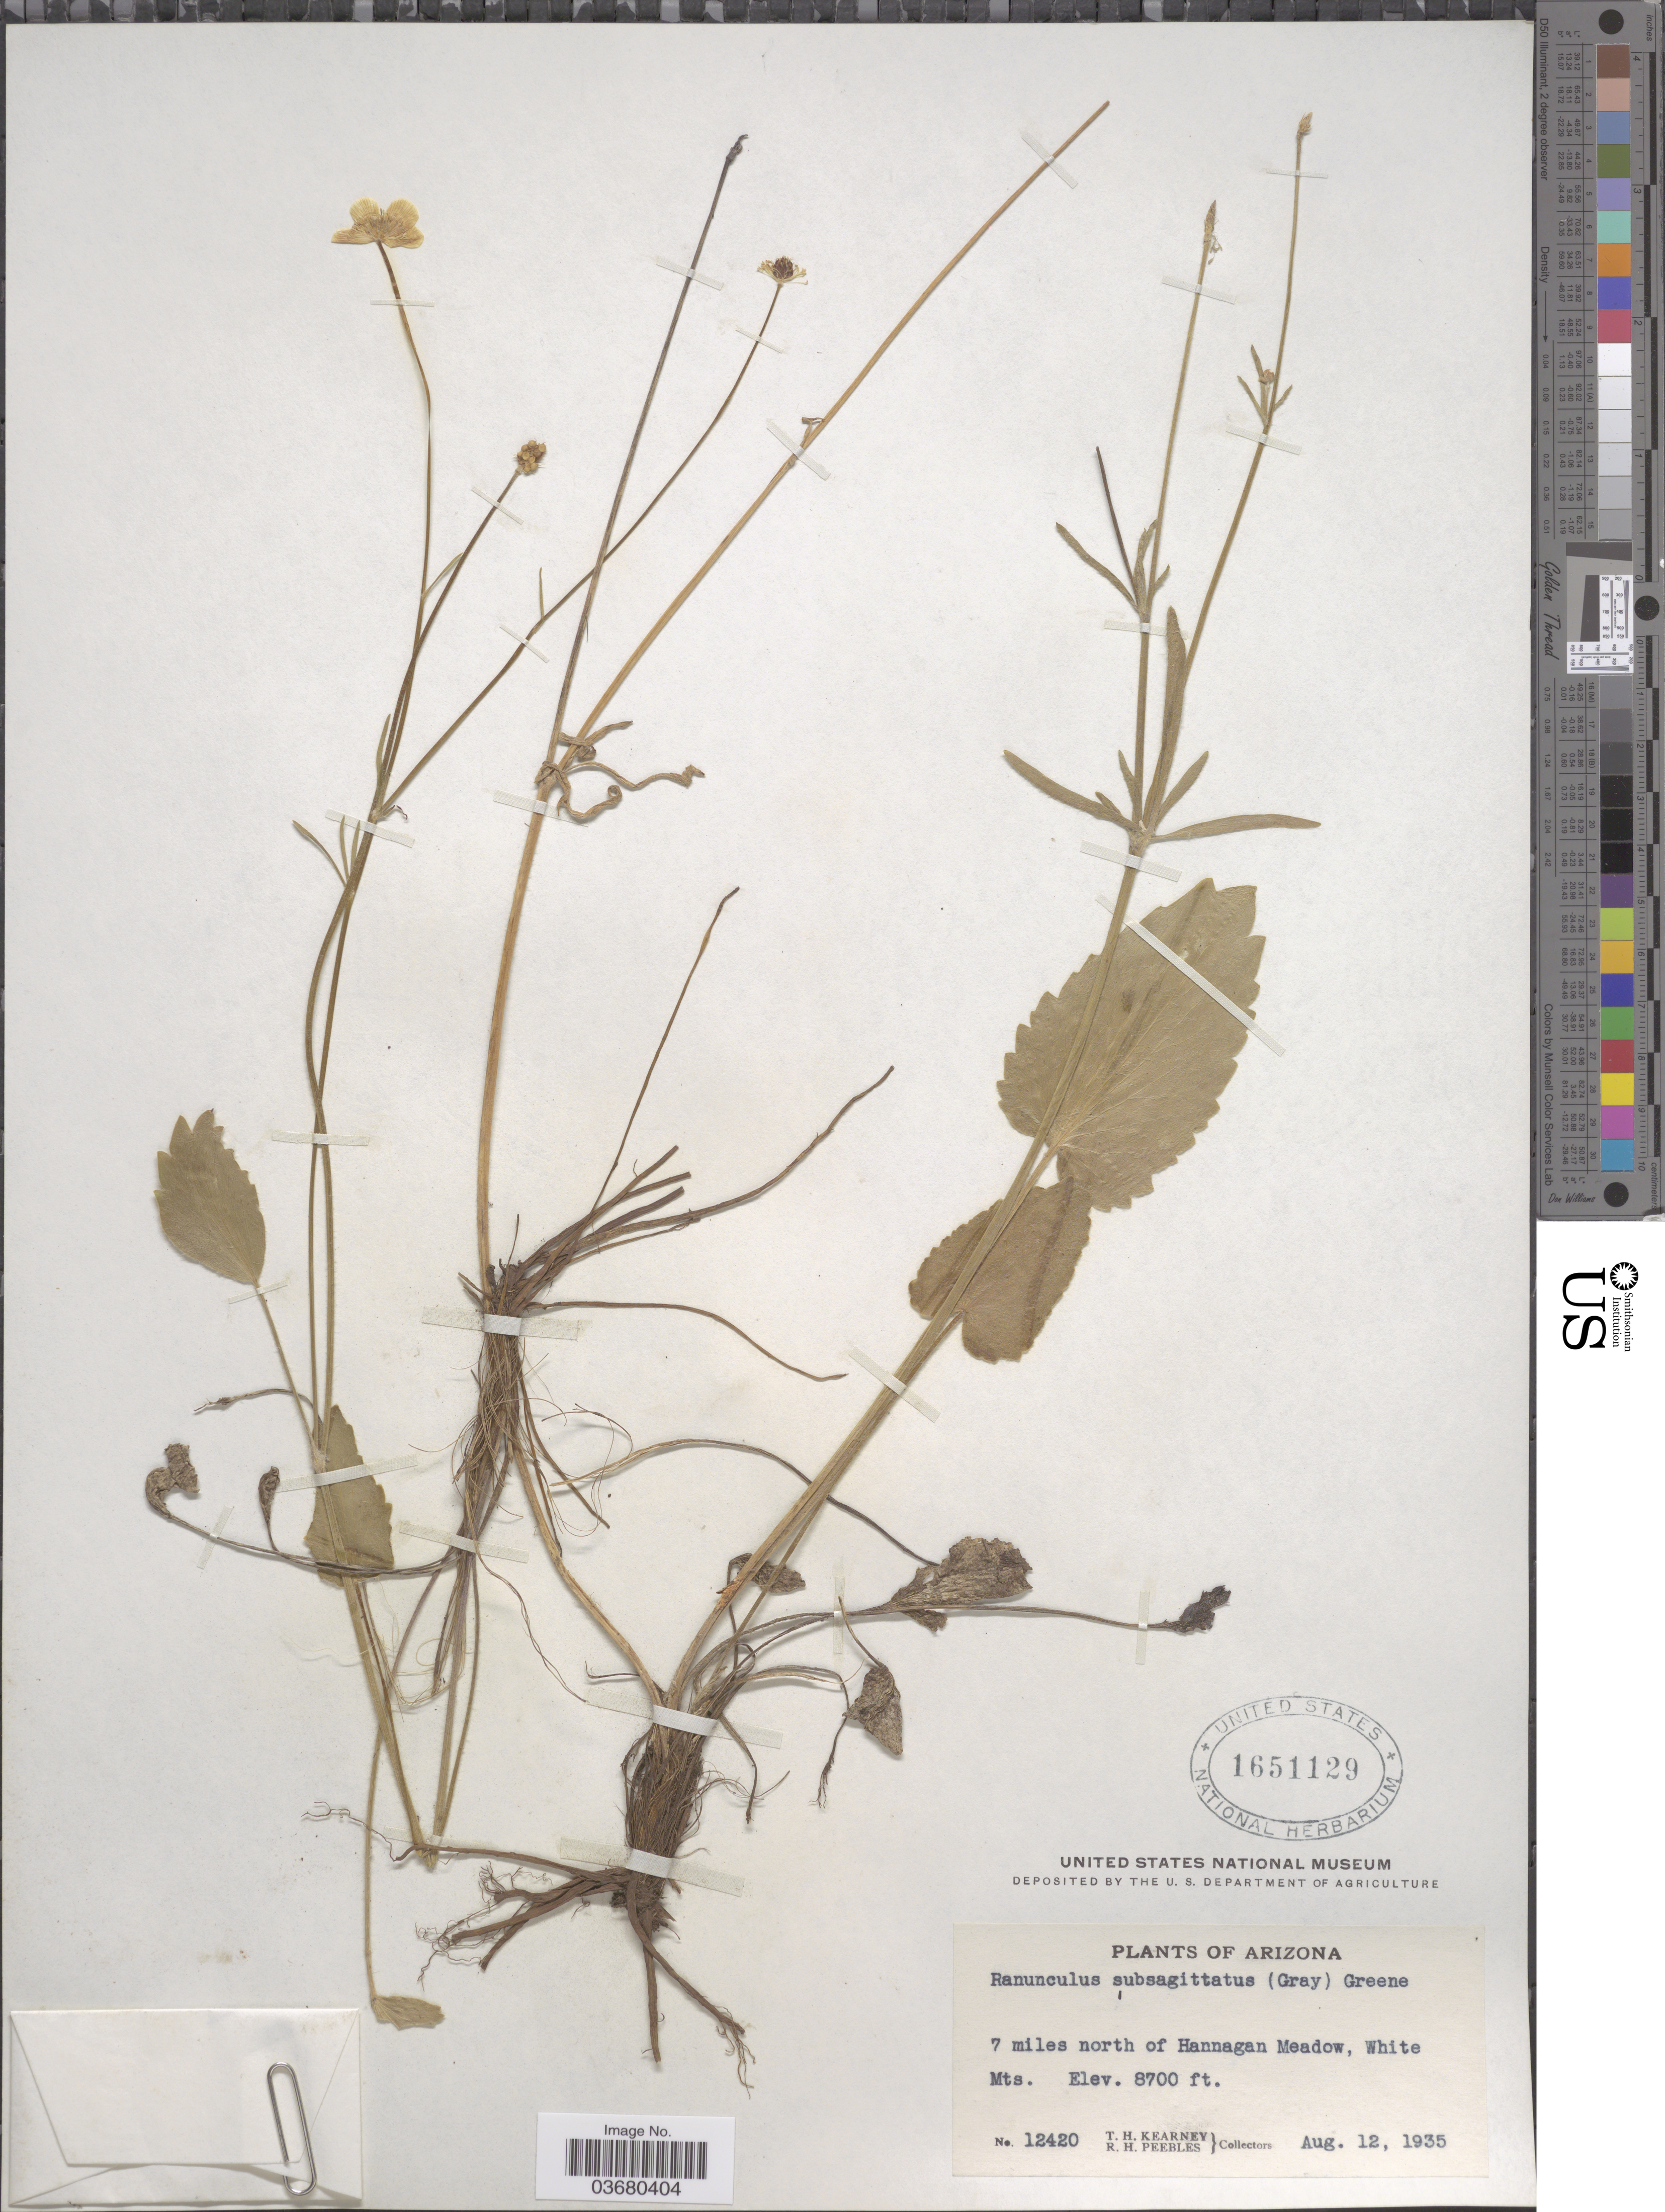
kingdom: Plantae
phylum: Tracheophyta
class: Magnoliopsida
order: Ranunculales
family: Ranunculaceae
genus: Ranunculus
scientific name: Ranunculus cardiophyllus var. subsagittatus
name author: (A. Gray) L.D. Benson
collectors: T. H. Kearney & R. H. Peebles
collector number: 12420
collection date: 1935-08-12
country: United States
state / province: Arizona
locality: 7 miles north of Hannagan Meadow, White Mts.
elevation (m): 2652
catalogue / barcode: US 1651129